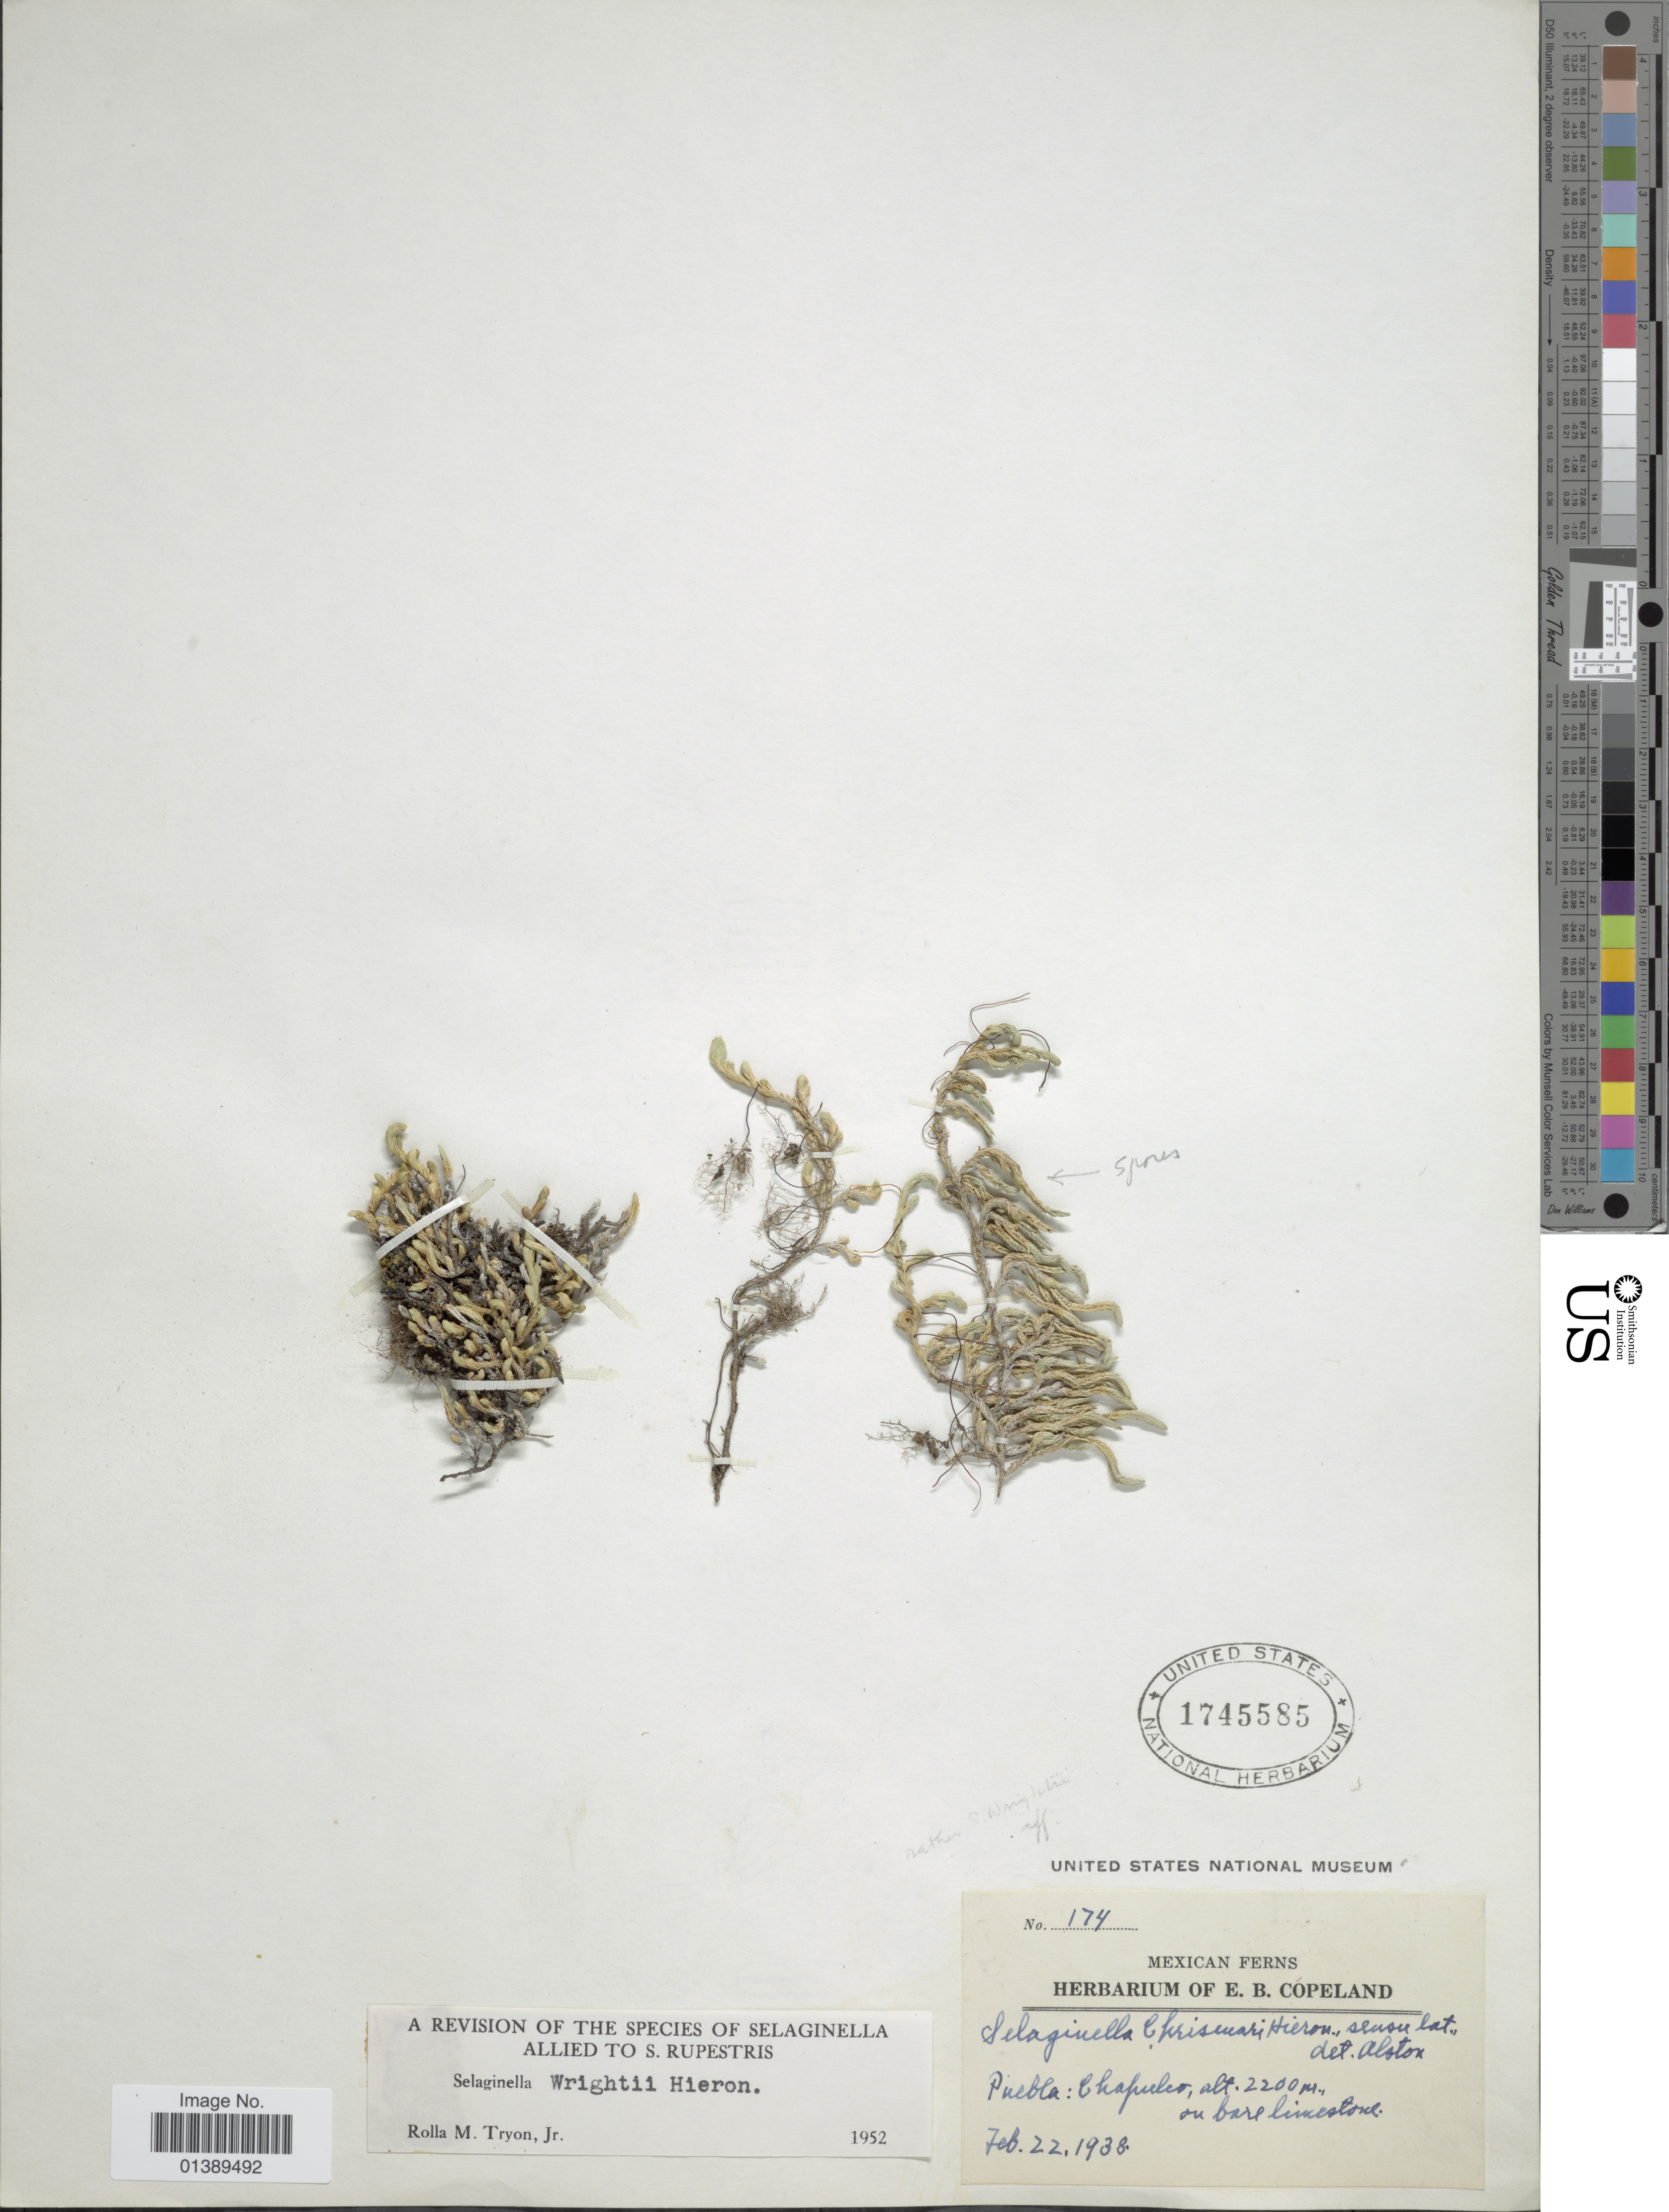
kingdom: Plantae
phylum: Tracheophyta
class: Lycopodiopsida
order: Selaginellales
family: Selaginellaceae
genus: Selaginella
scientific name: Selaginella wrightii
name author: Hieron.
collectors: E. B. Copeland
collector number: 174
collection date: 1938-02-22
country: Mexico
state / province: Puebla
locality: Chapulco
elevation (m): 2200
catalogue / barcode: US 1745585